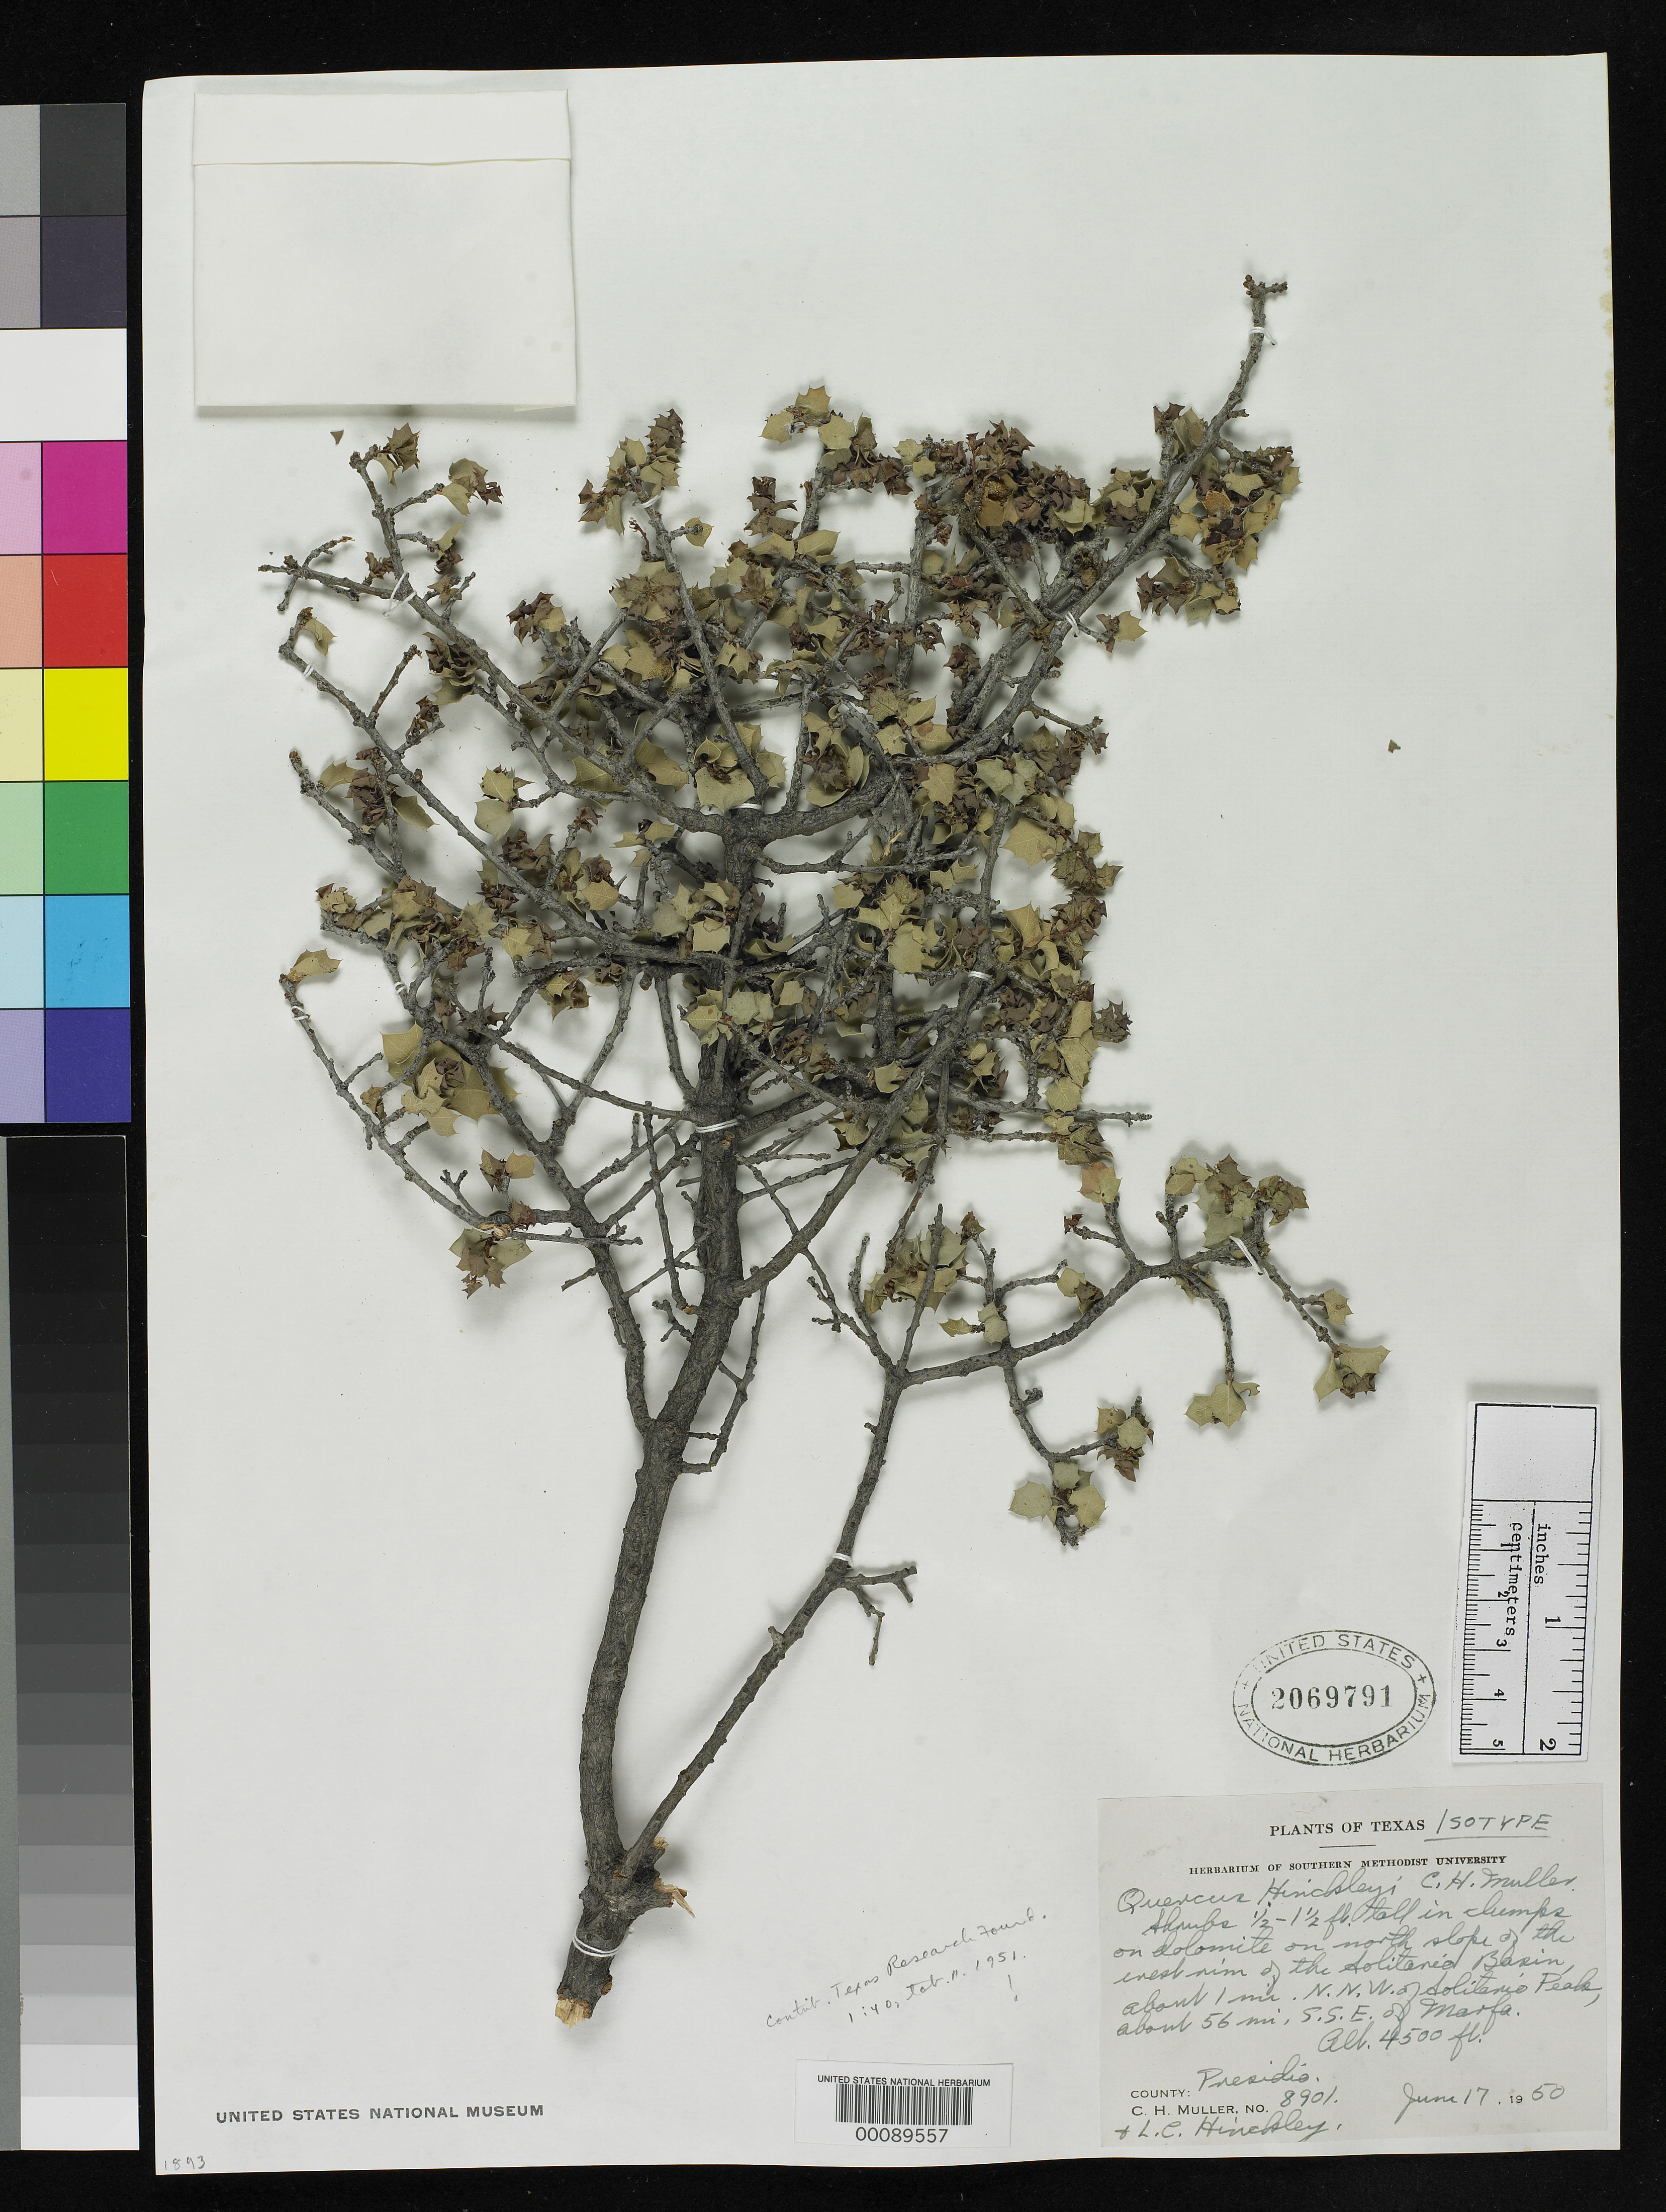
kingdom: Plantae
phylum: Tracheophyta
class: Magnoliopsida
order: Fagales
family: Fagaceae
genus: Quercus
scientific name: Quercus hinckleyi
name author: C.H. Mull.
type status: Isotype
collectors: C. H. Muller & L. Hinckley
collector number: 8901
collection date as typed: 17 Jun 1950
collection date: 1950-06-17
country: United States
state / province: Texas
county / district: Presidio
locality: N slope of W rim of Solitaire Peak, ca. 56 mi SSE of Marla.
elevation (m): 1372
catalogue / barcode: US 2069791